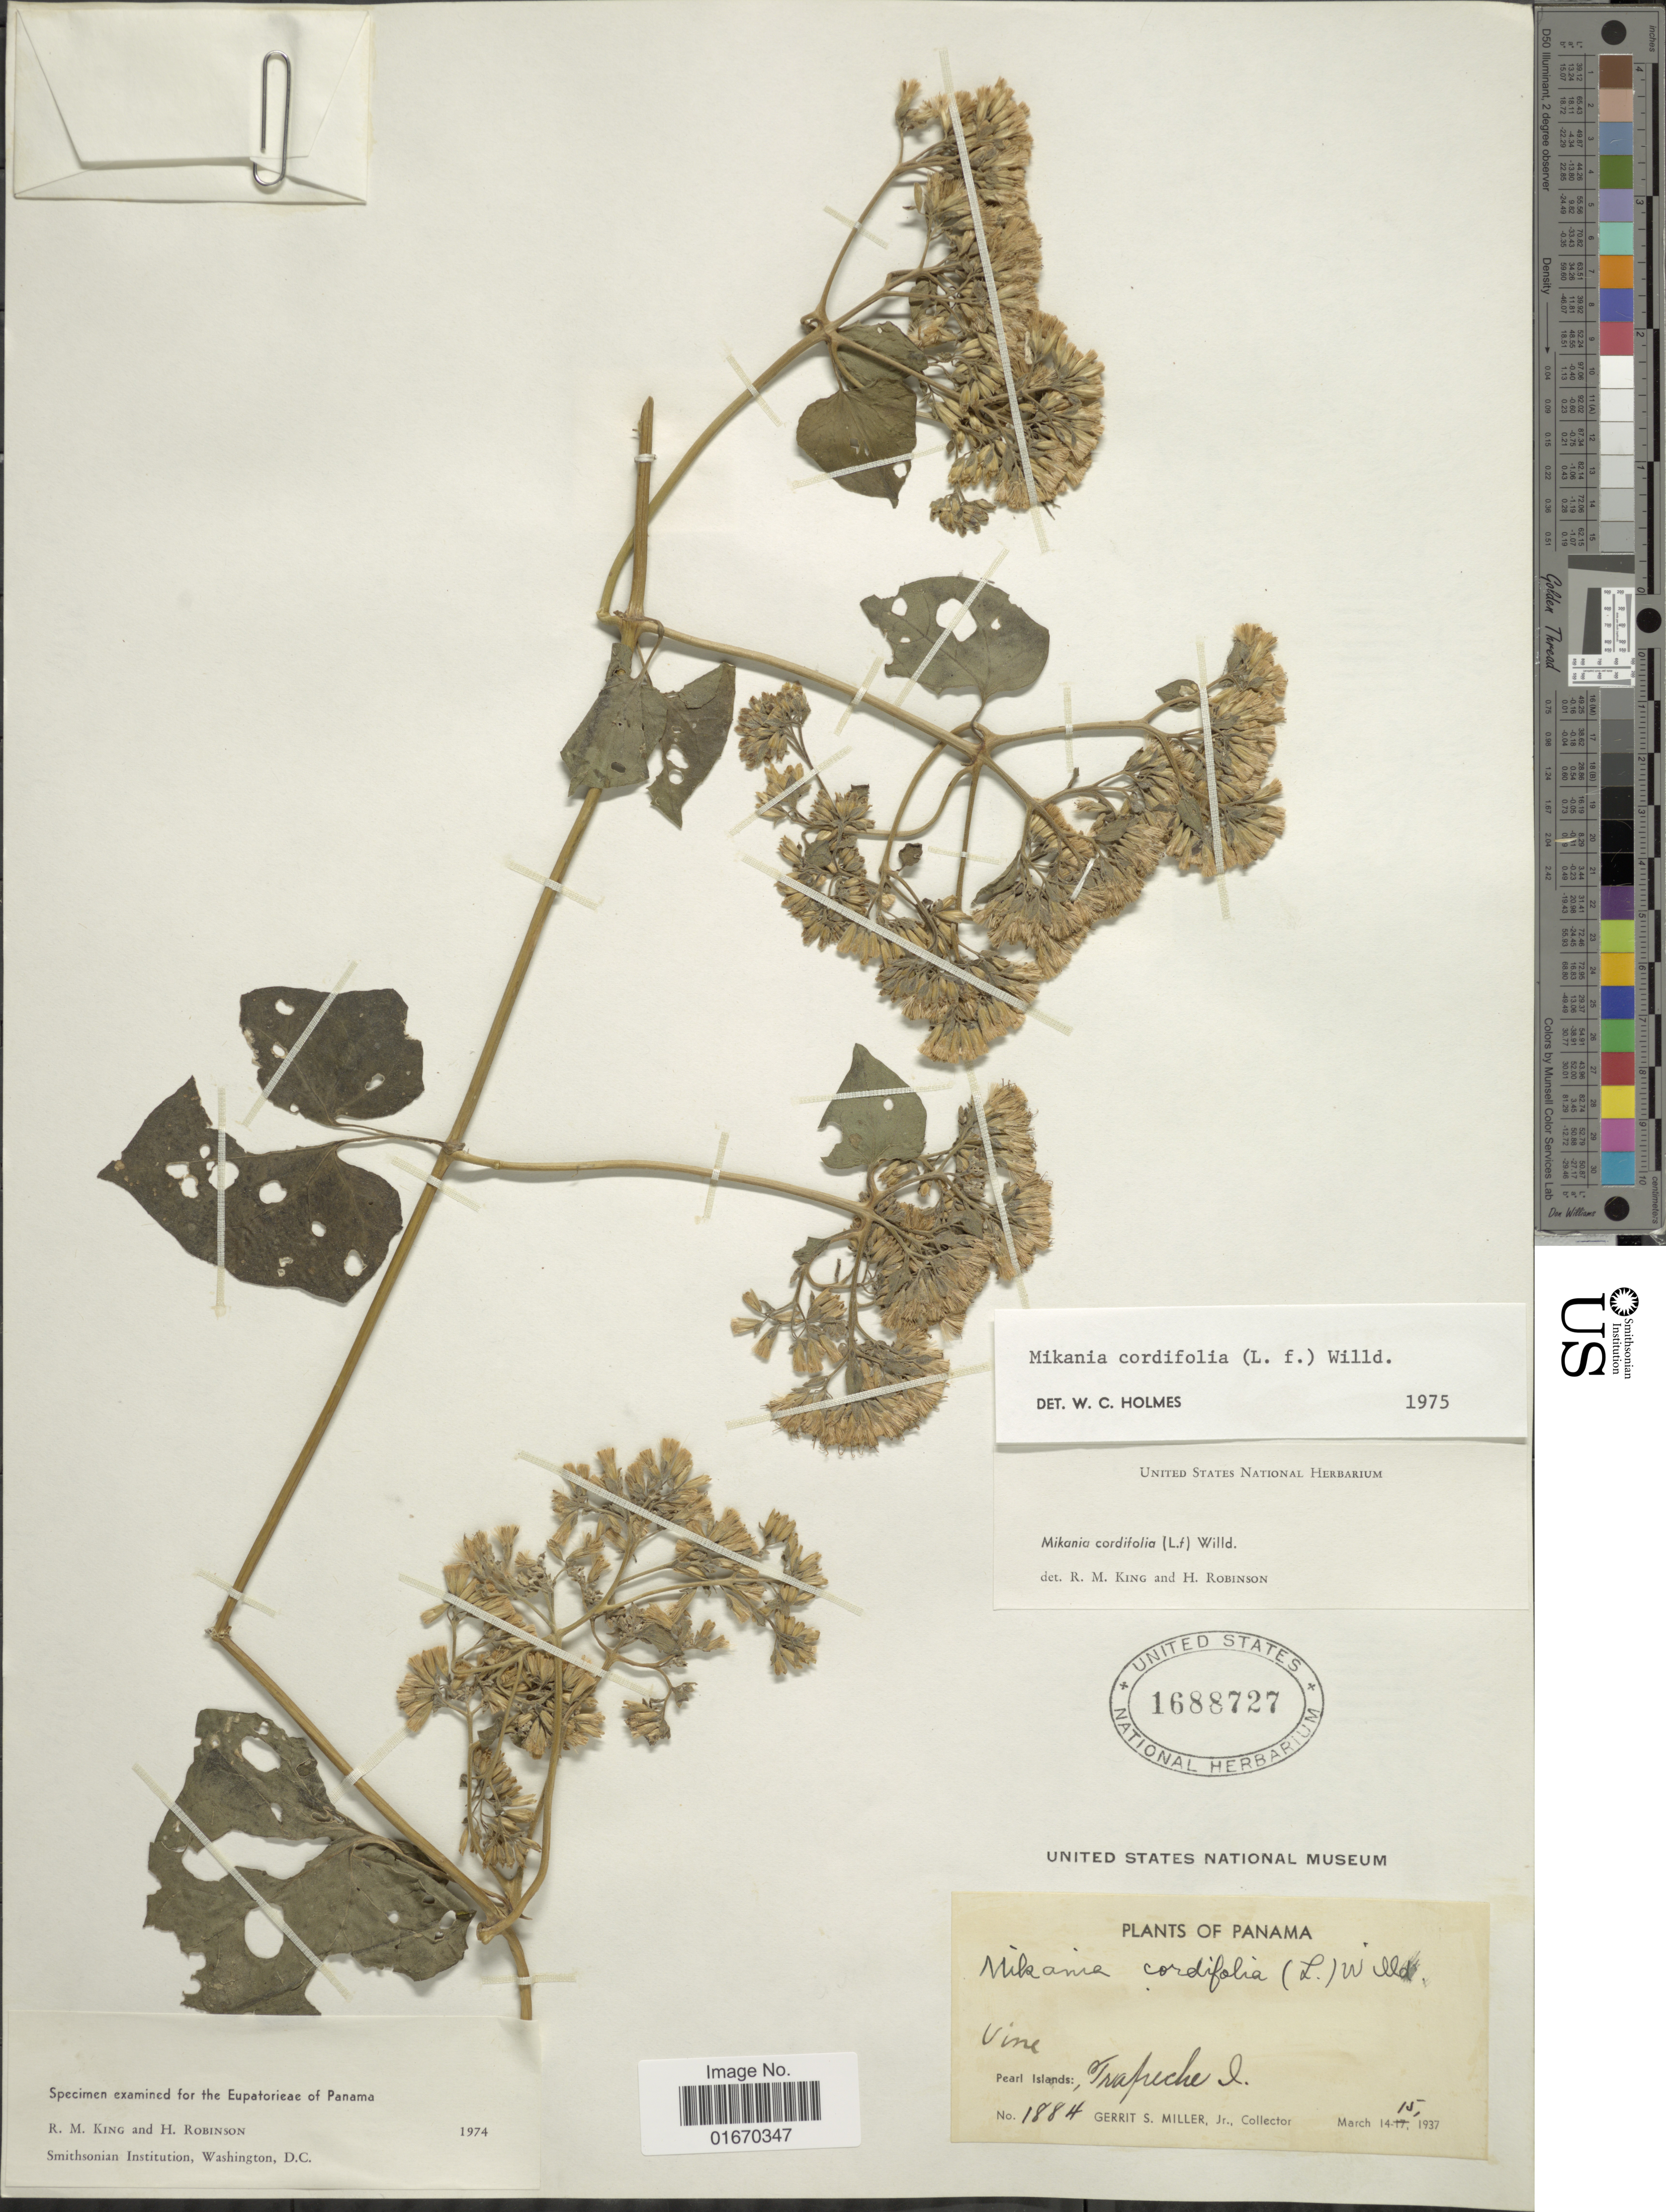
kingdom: Plantae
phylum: Tracheophyta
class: Magnoliopsida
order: Asterales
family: Asteraceae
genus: Mikania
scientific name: Mikania cordifolia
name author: Kunth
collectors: G. S. Miller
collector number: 1884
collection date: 1937-03-15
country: Panama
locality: Pearl Islands, Trapiche I.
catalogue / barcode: US 1688727